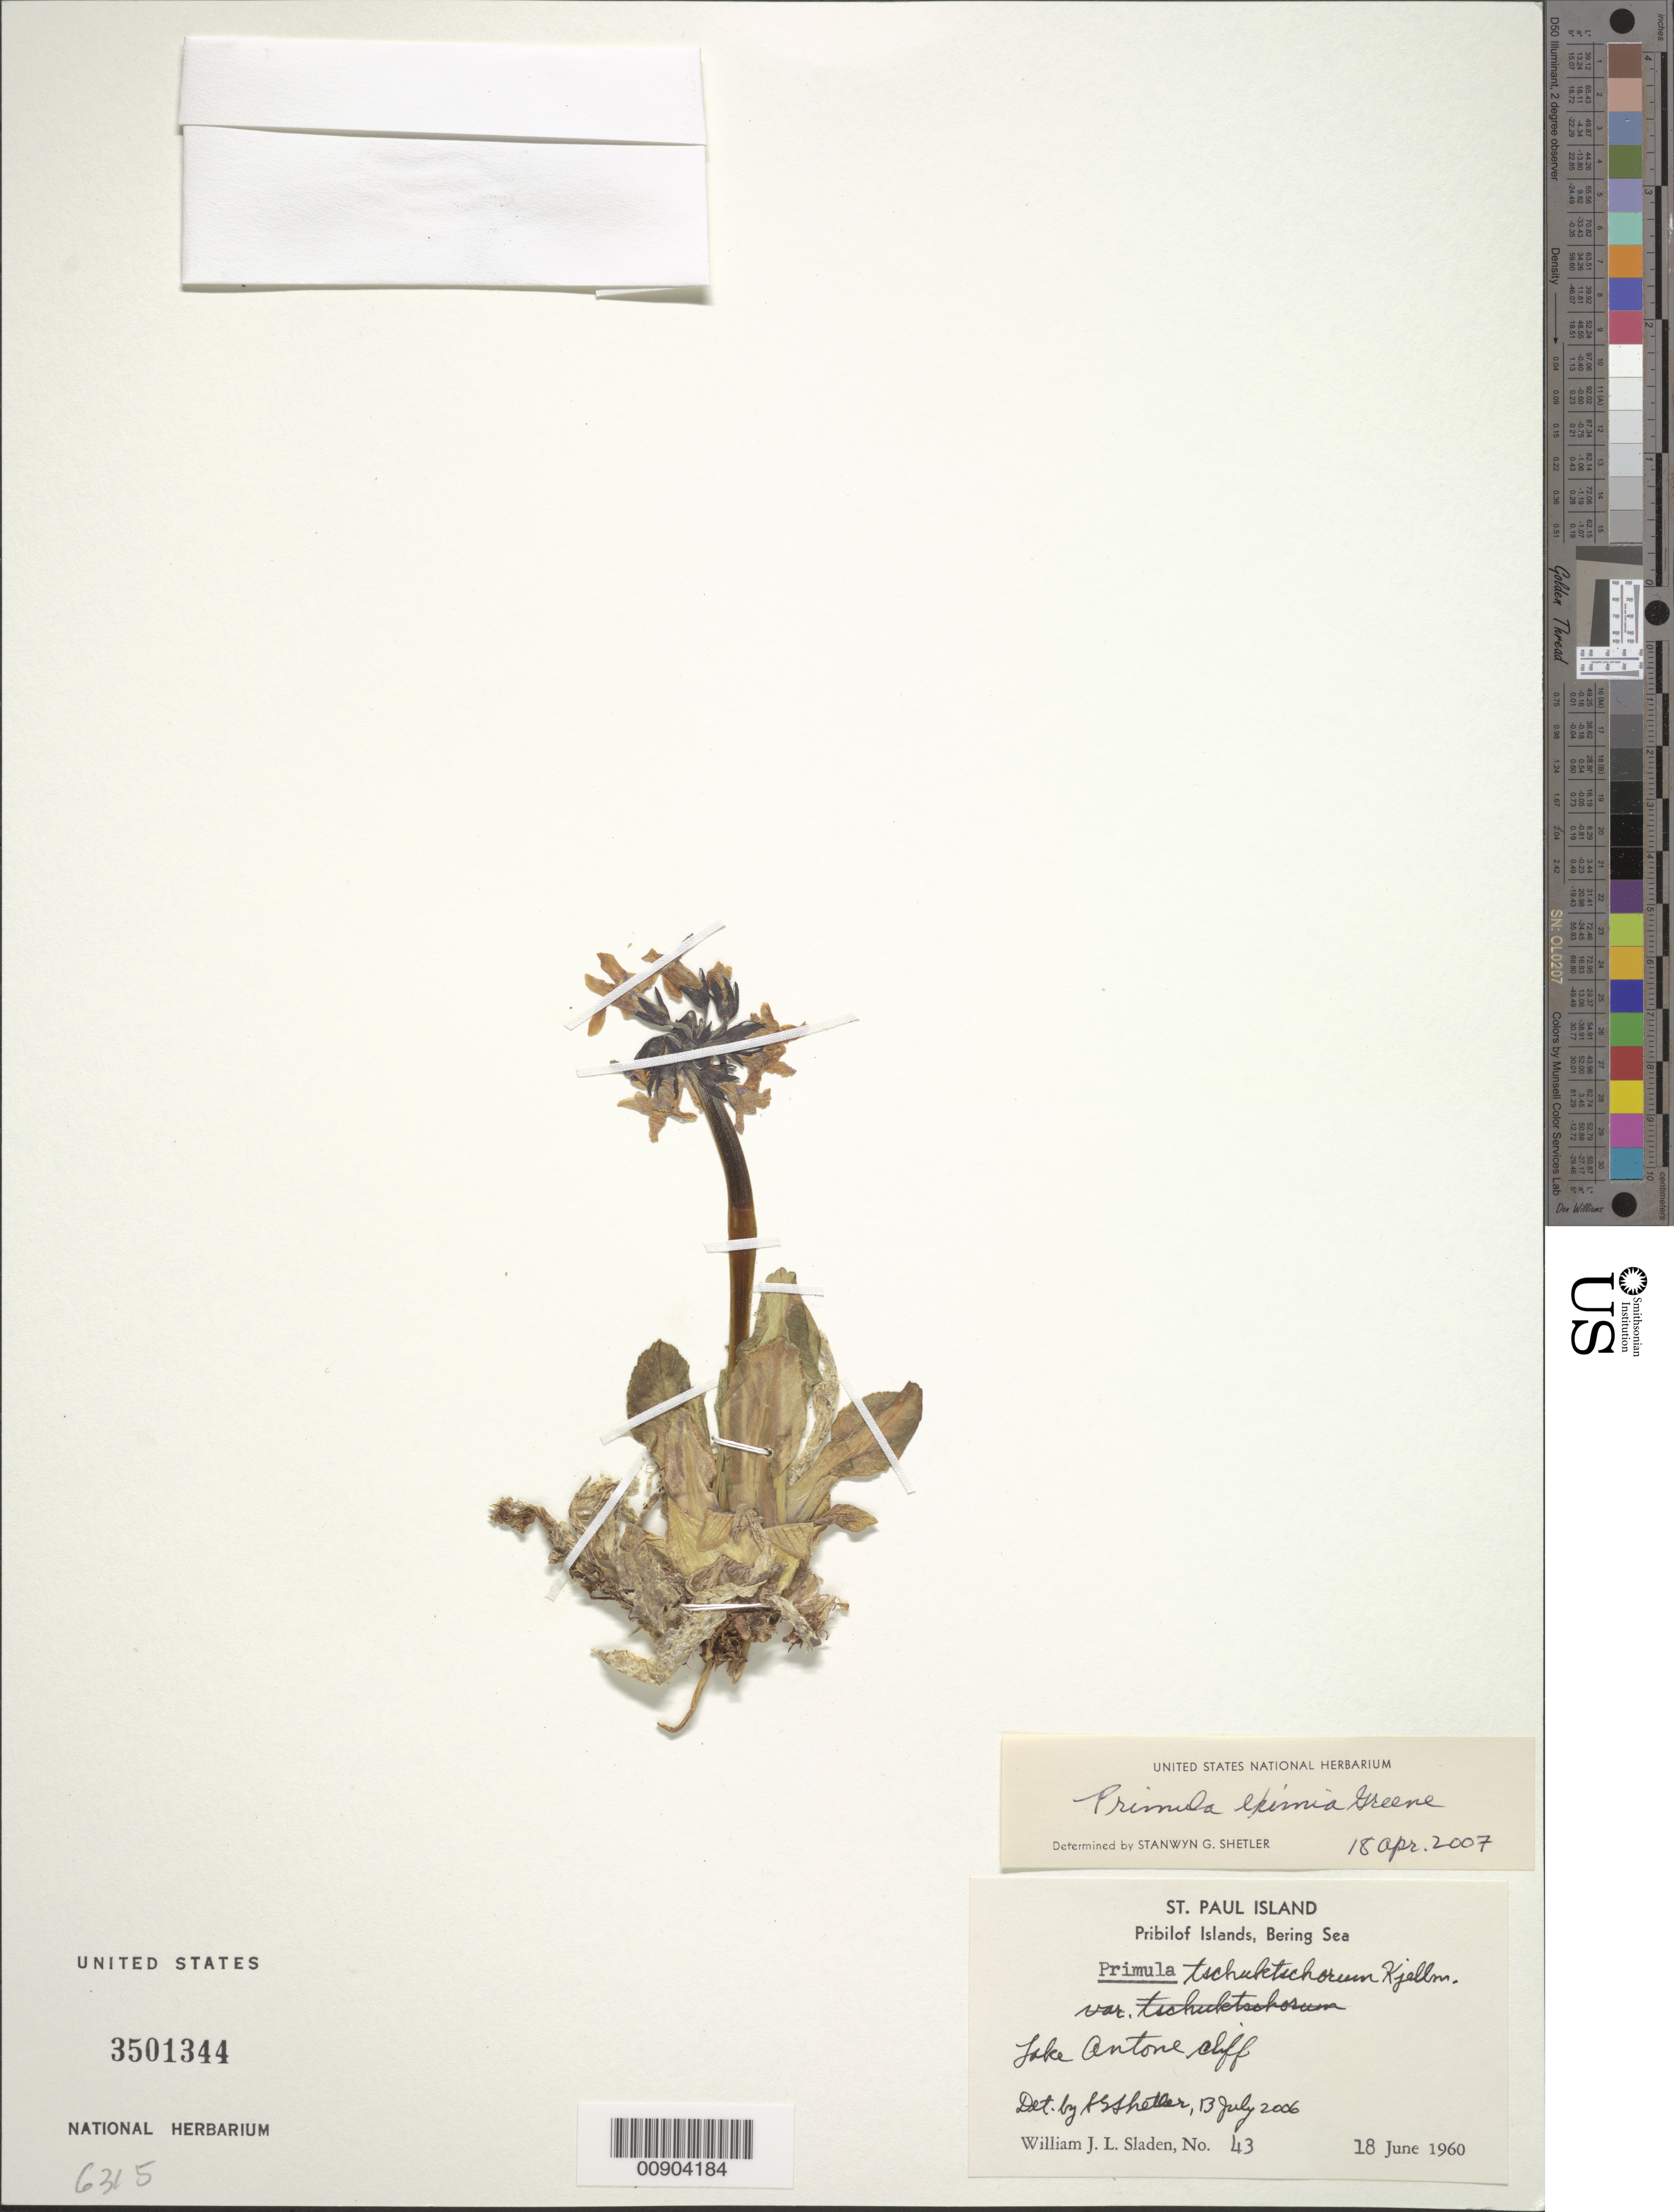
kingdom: Plantae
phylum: Tracheophyta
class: Magnoliopsida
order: Ericales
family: Primulaceae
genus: Primula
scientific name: Primula eximia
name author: Greene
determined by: Shetler, Stanwyn G., (US), NMNH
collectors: W. Sladen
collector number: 43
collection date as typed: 18 Jun 1960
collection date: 1960-06-18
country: United States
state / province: Alaska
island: St. Paul Island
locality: Lake Antone cliff., Bering Sea, Pribilof Islands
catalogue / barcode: US 3501344